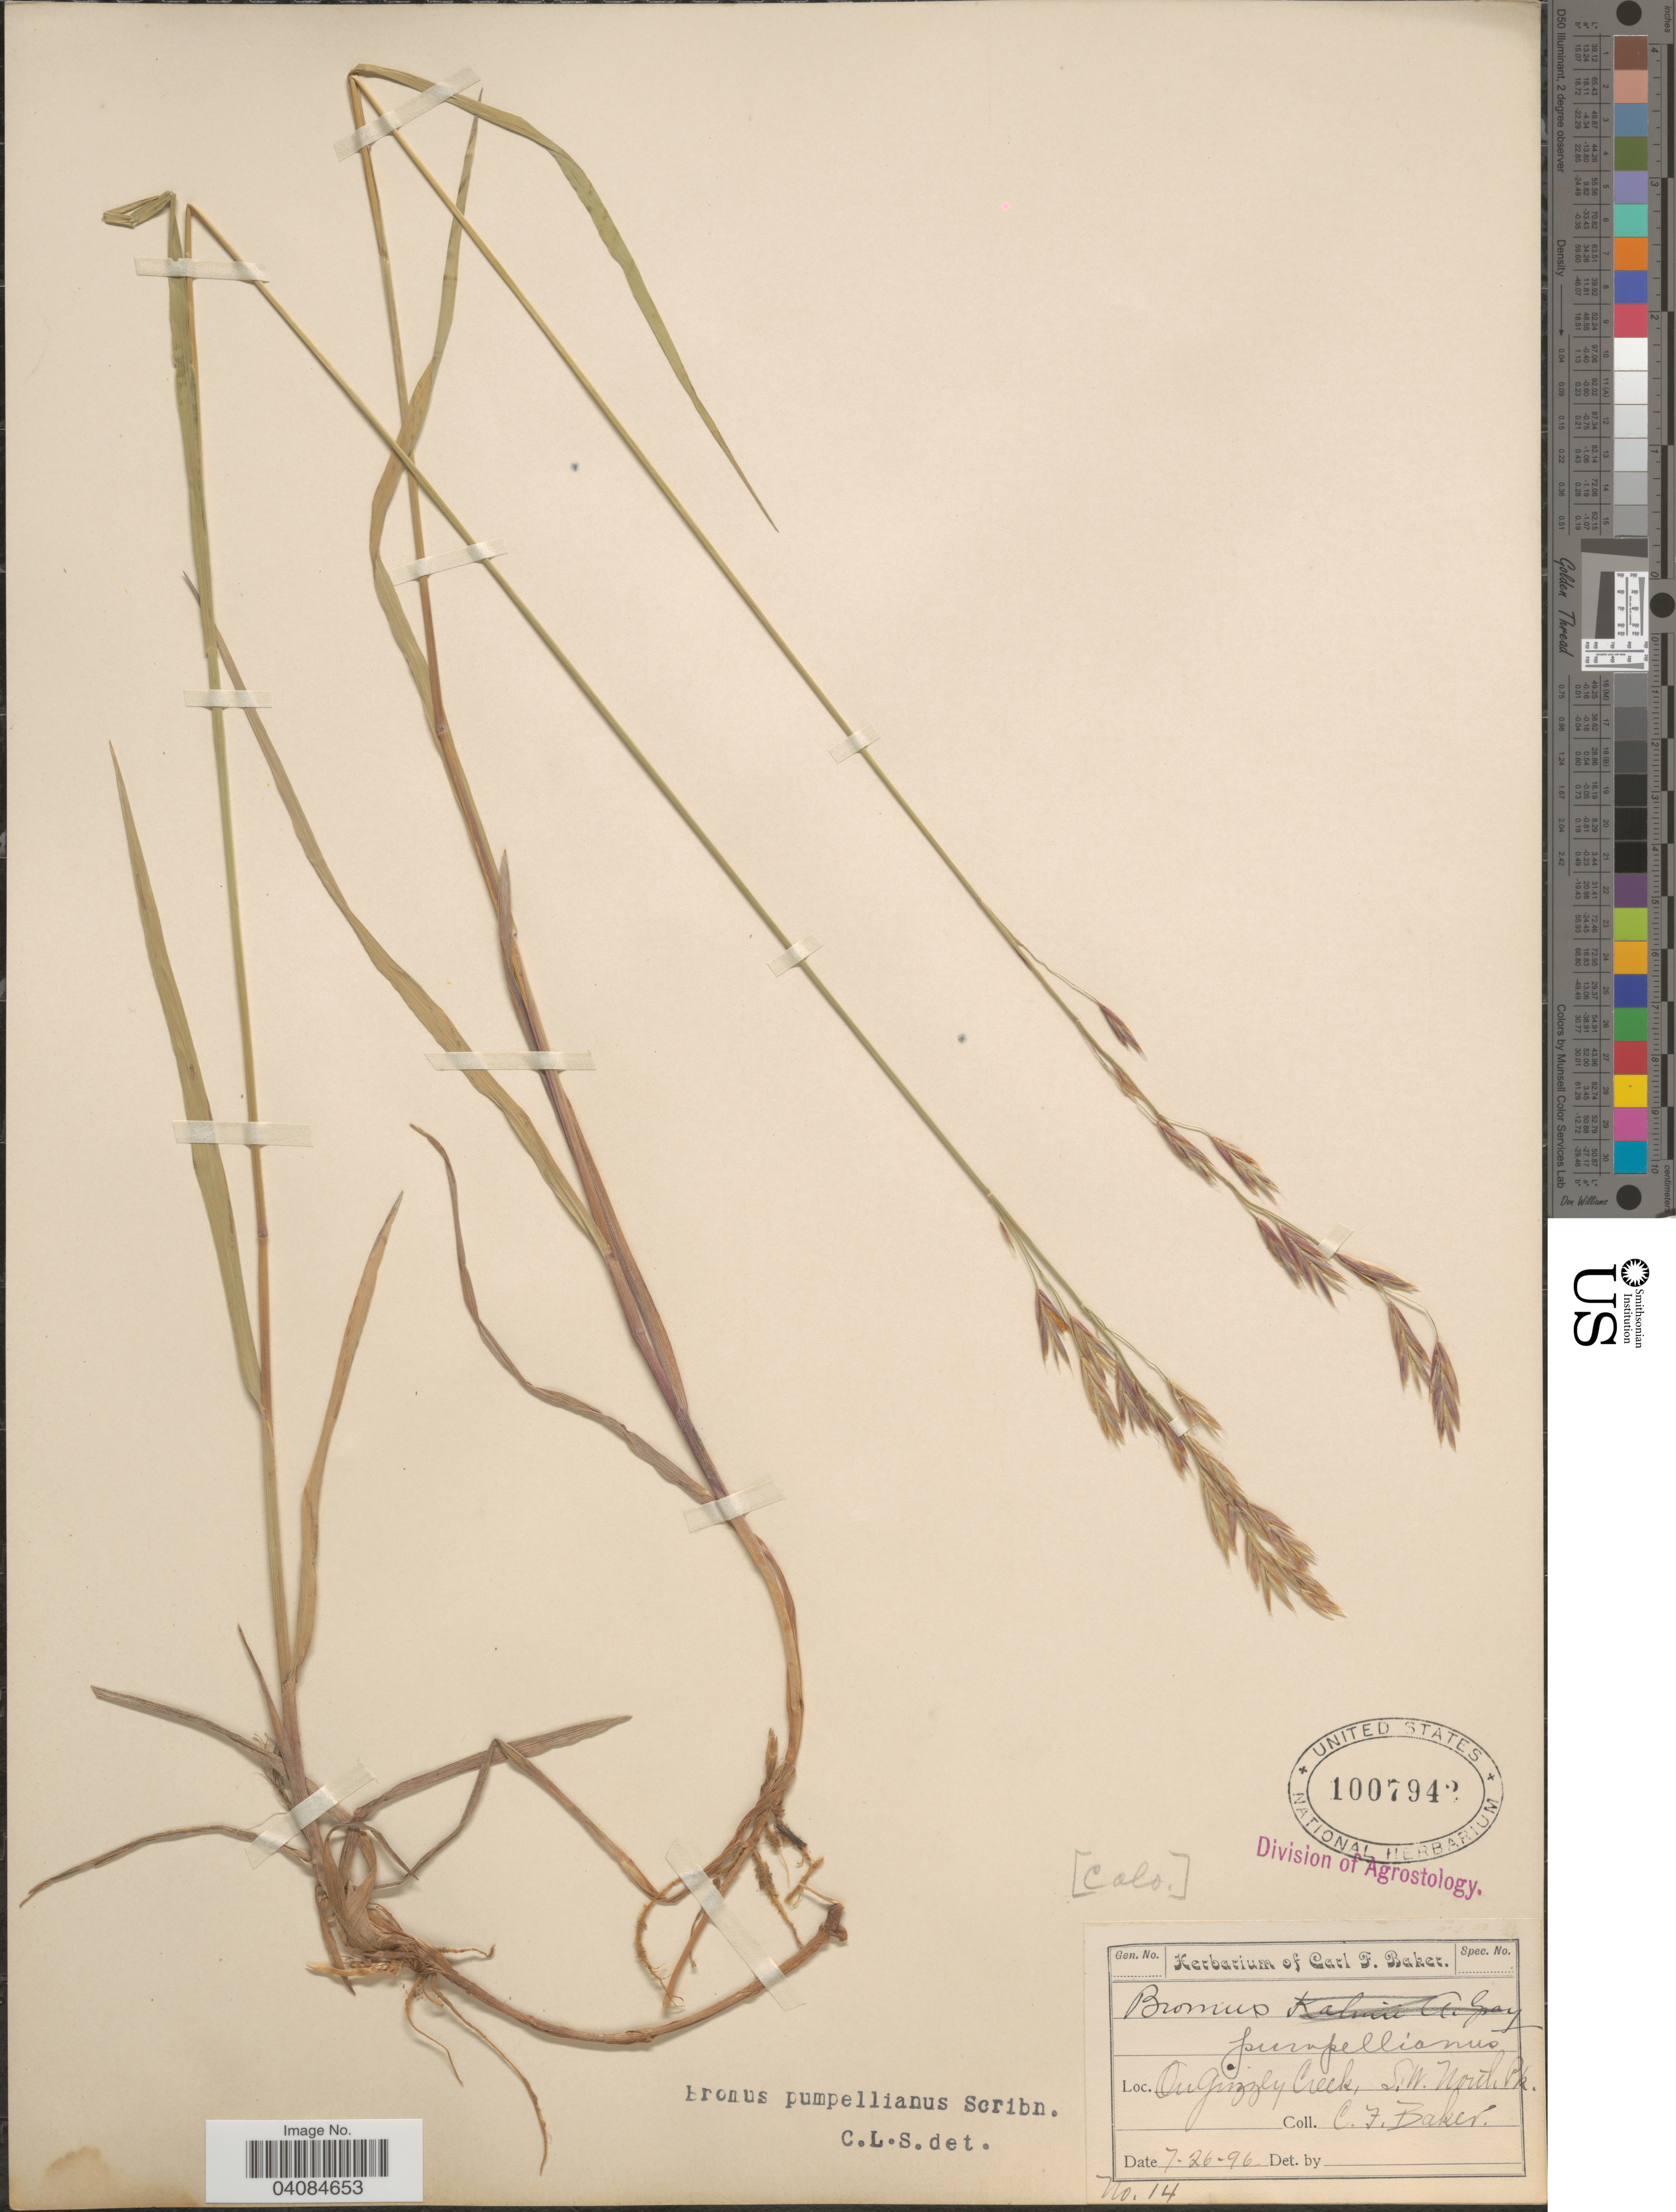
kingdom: Plantae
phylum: Tracheophyta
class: Liliopsida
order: Poales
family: Poaceae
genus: Bromus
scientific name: Bromus pumpellianus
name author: Scribn.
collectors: C. F. Baker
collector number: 14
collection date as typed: Transcribed d/m/y: 26/7/96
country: United States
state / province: Colorado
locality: On Grizzley Creek, S.W. North Pk.